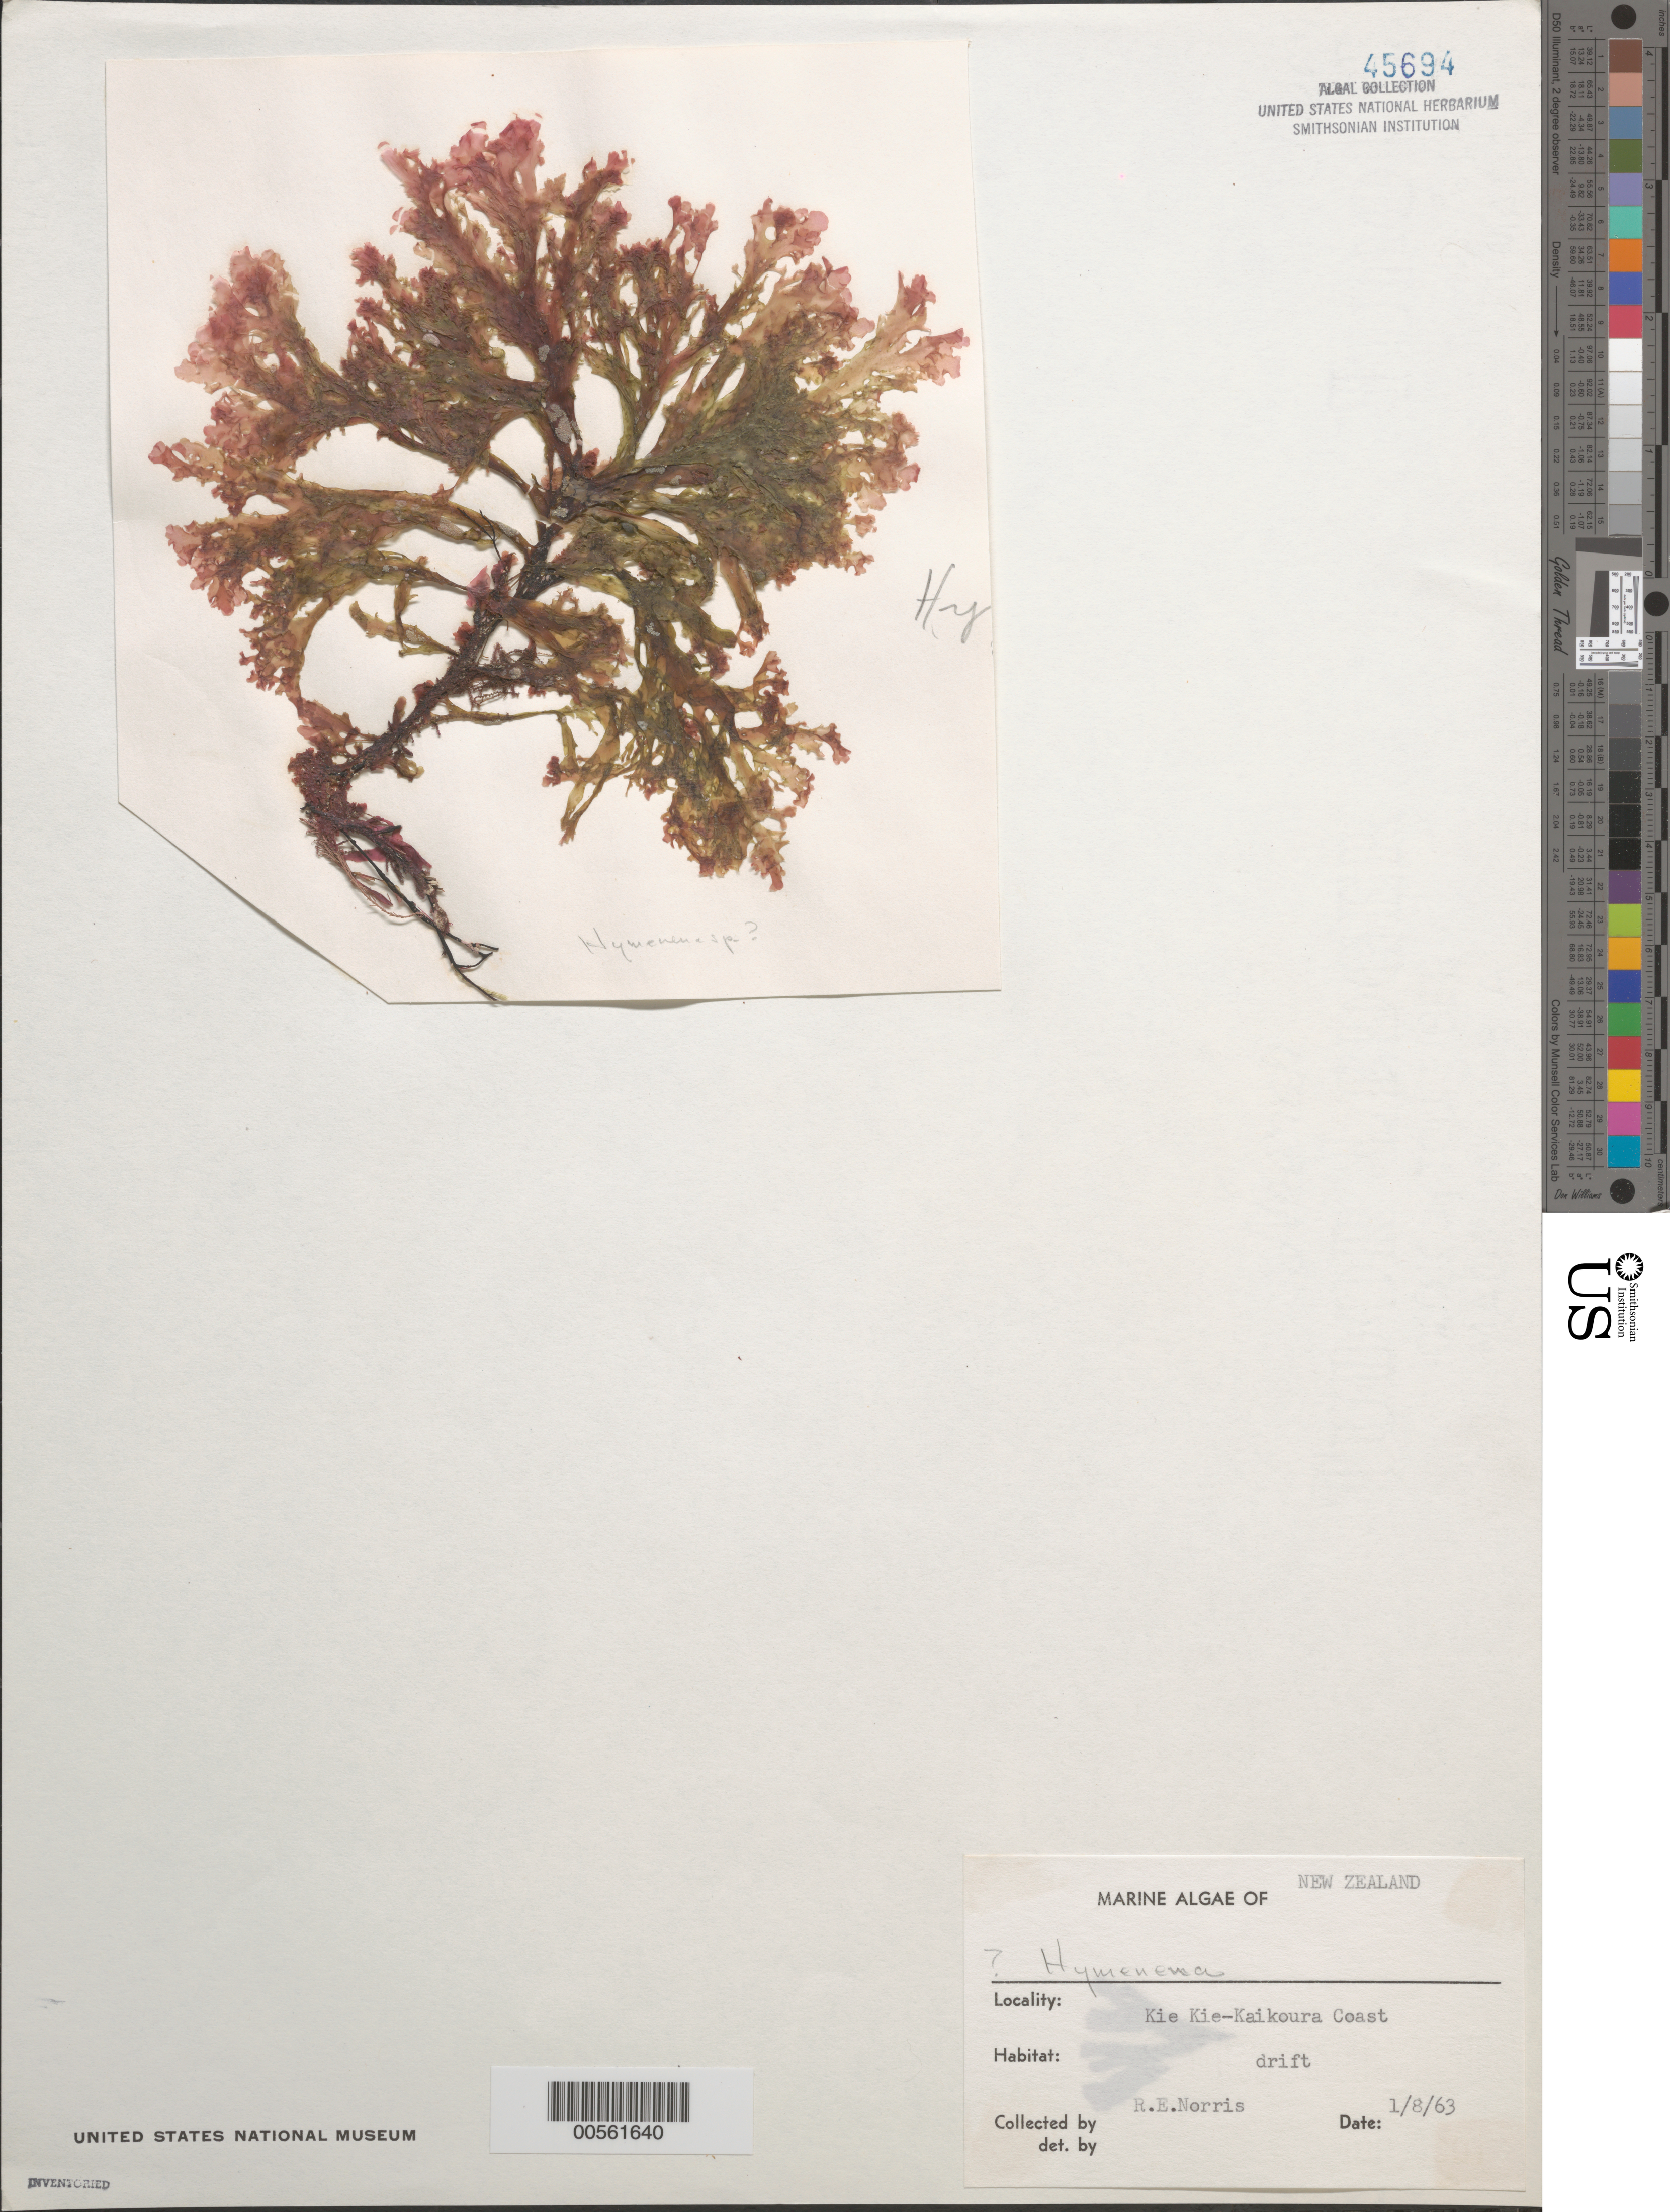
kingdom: Plantae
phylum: Rhodophyta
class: Florideophyceae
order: Ceramiales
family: Delesseriaceae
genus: Hymenena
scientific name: Hymenena sp.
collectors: R. E. Norris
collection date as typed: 08 Jan 1963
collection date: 1963-01-08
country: New Zealand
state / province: Canterbury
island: South Island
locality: Kie Kie-Kaikoura Coast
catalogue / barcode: US 45694